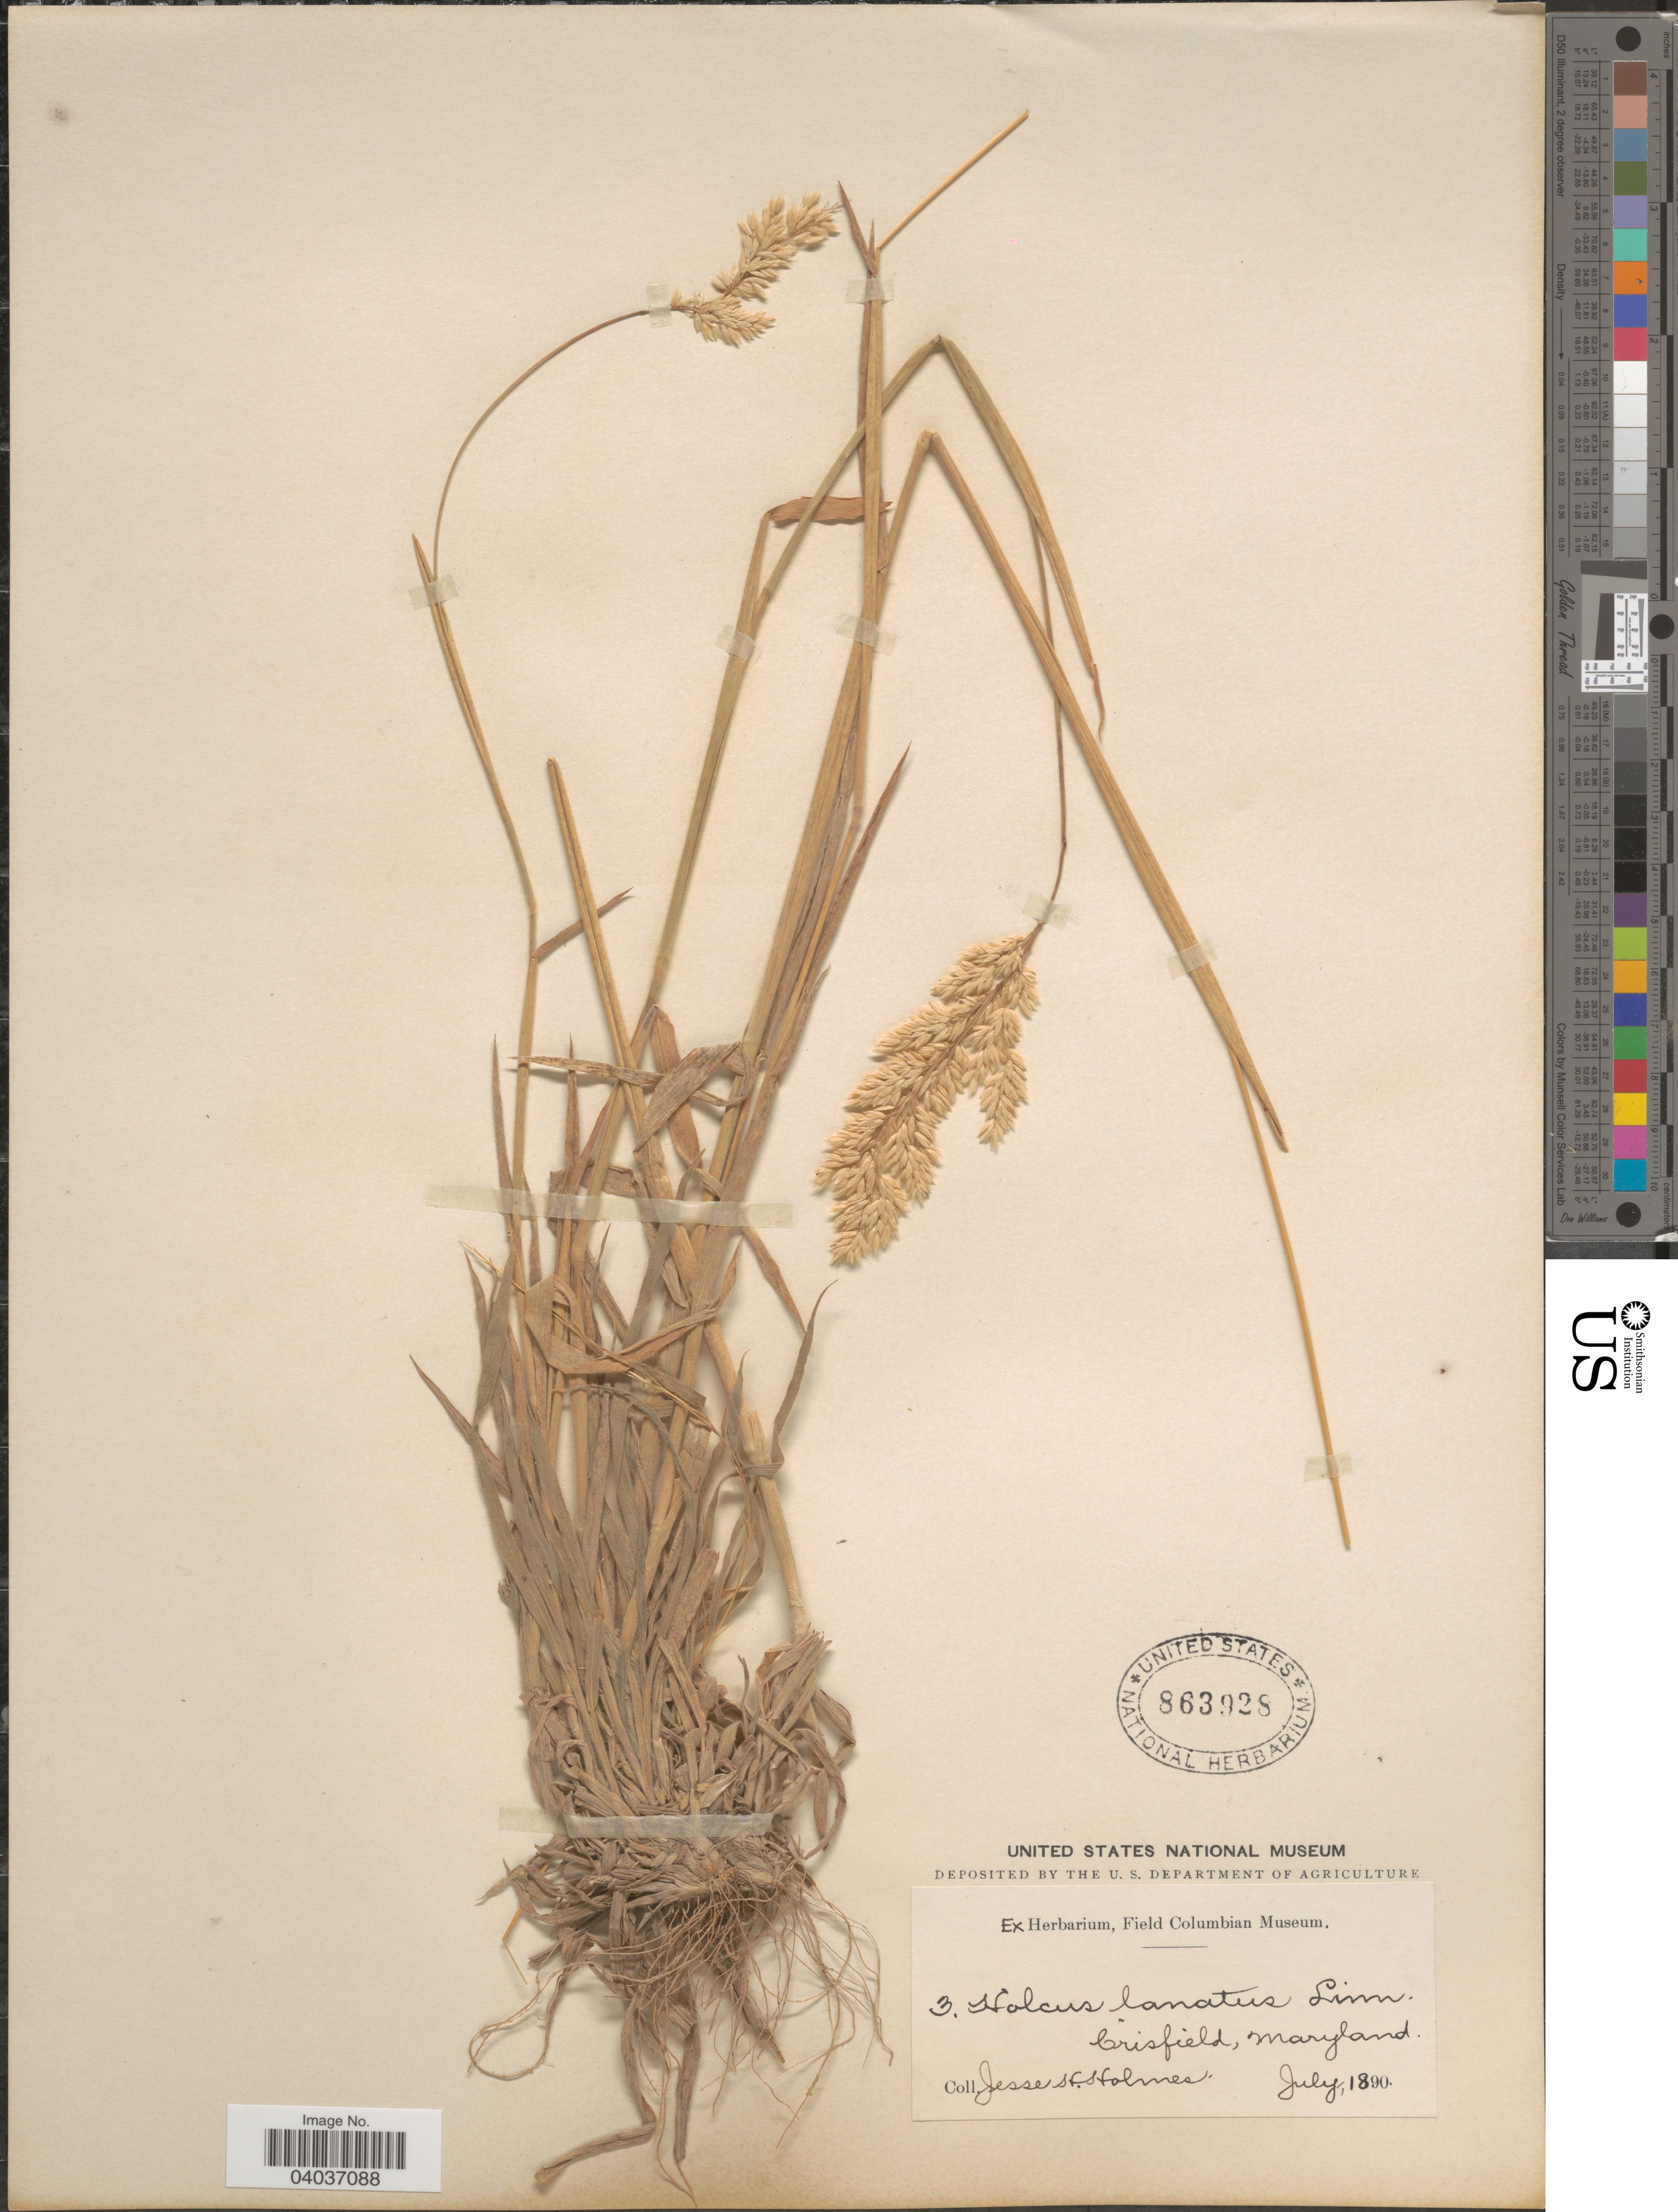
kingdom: Plantae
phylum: Tracheophyta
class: Liliopsida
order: Poales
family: Poaceae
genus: Holcus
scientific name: Holcus lanatus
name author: L.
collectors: J. Holmes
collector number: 3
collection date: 1890-07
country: United States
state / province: Maryland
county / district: Somerset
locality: Crisfield.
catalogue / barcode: US 863928